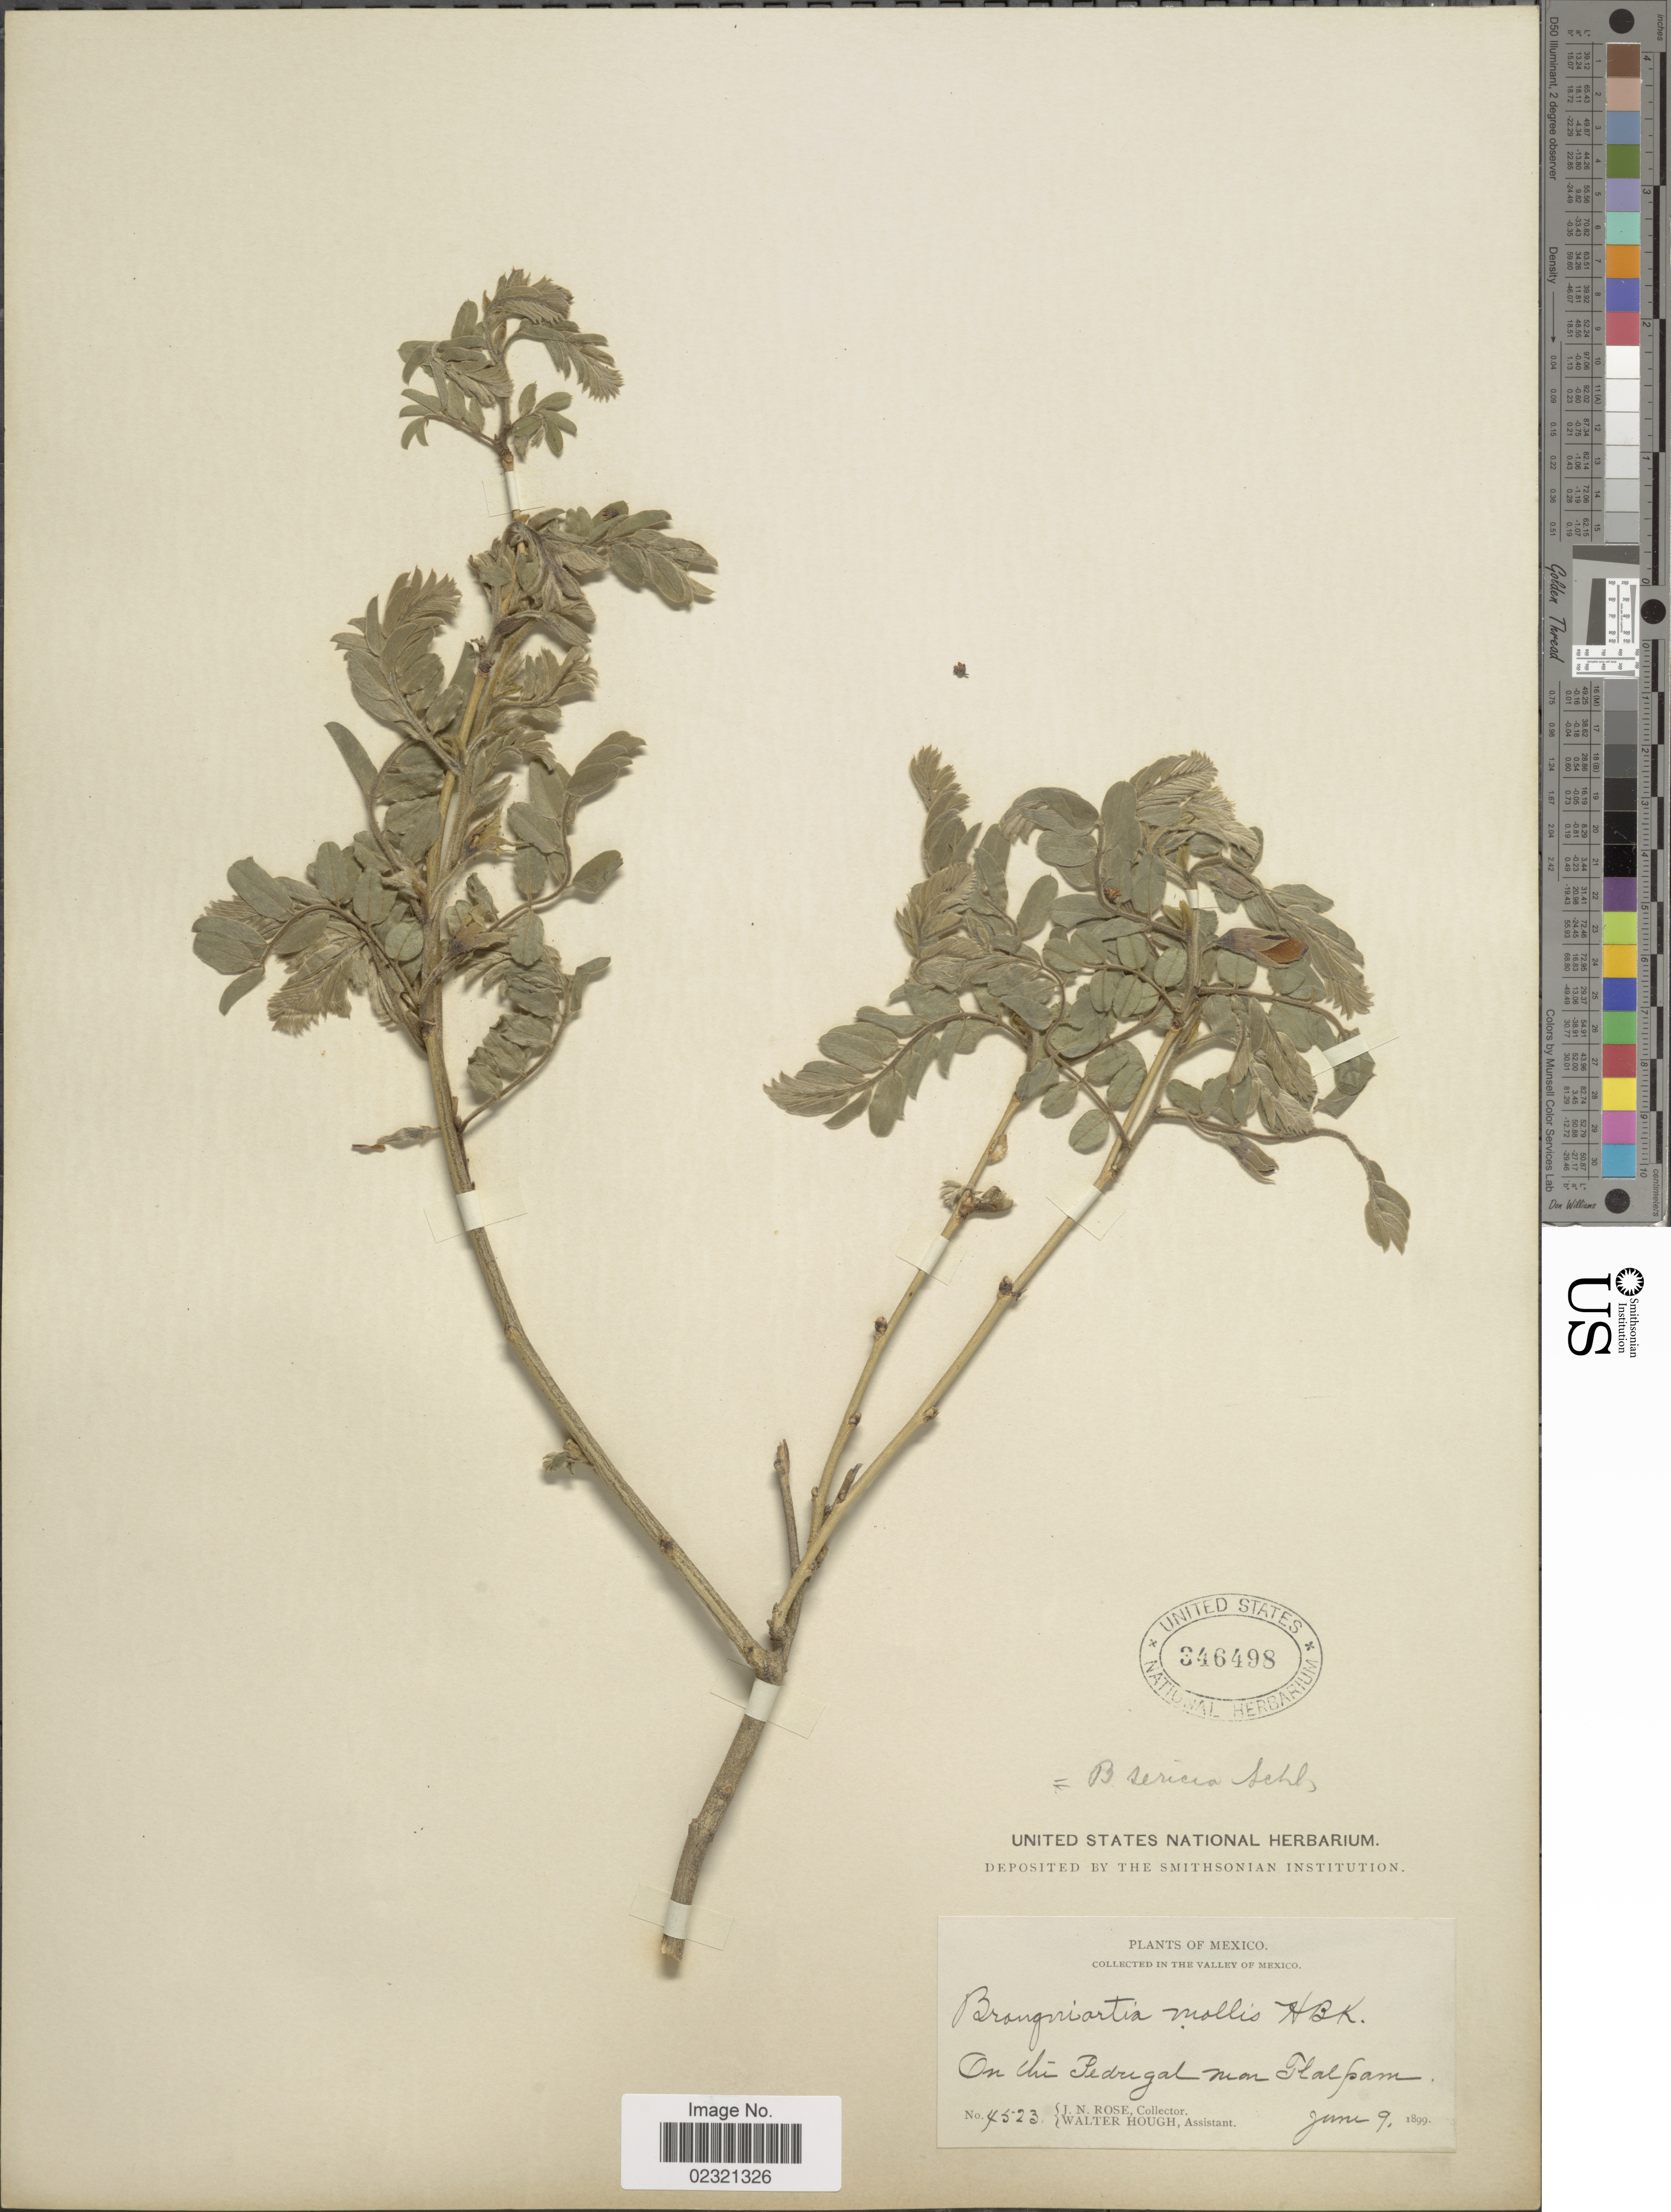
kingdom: Plantae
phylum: Tracheophyta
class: Magnoliopsida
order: Fabales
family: Fabaceae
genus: Brongniartia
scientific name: Brongniartia intermedia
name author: Moric.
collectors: J. N. Rose & W. Hough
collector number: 4523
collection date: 1899-06-09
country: Mexico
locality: In the valley of Mexico, on the Pedregal near Tlalpan.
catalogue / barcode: US 346498